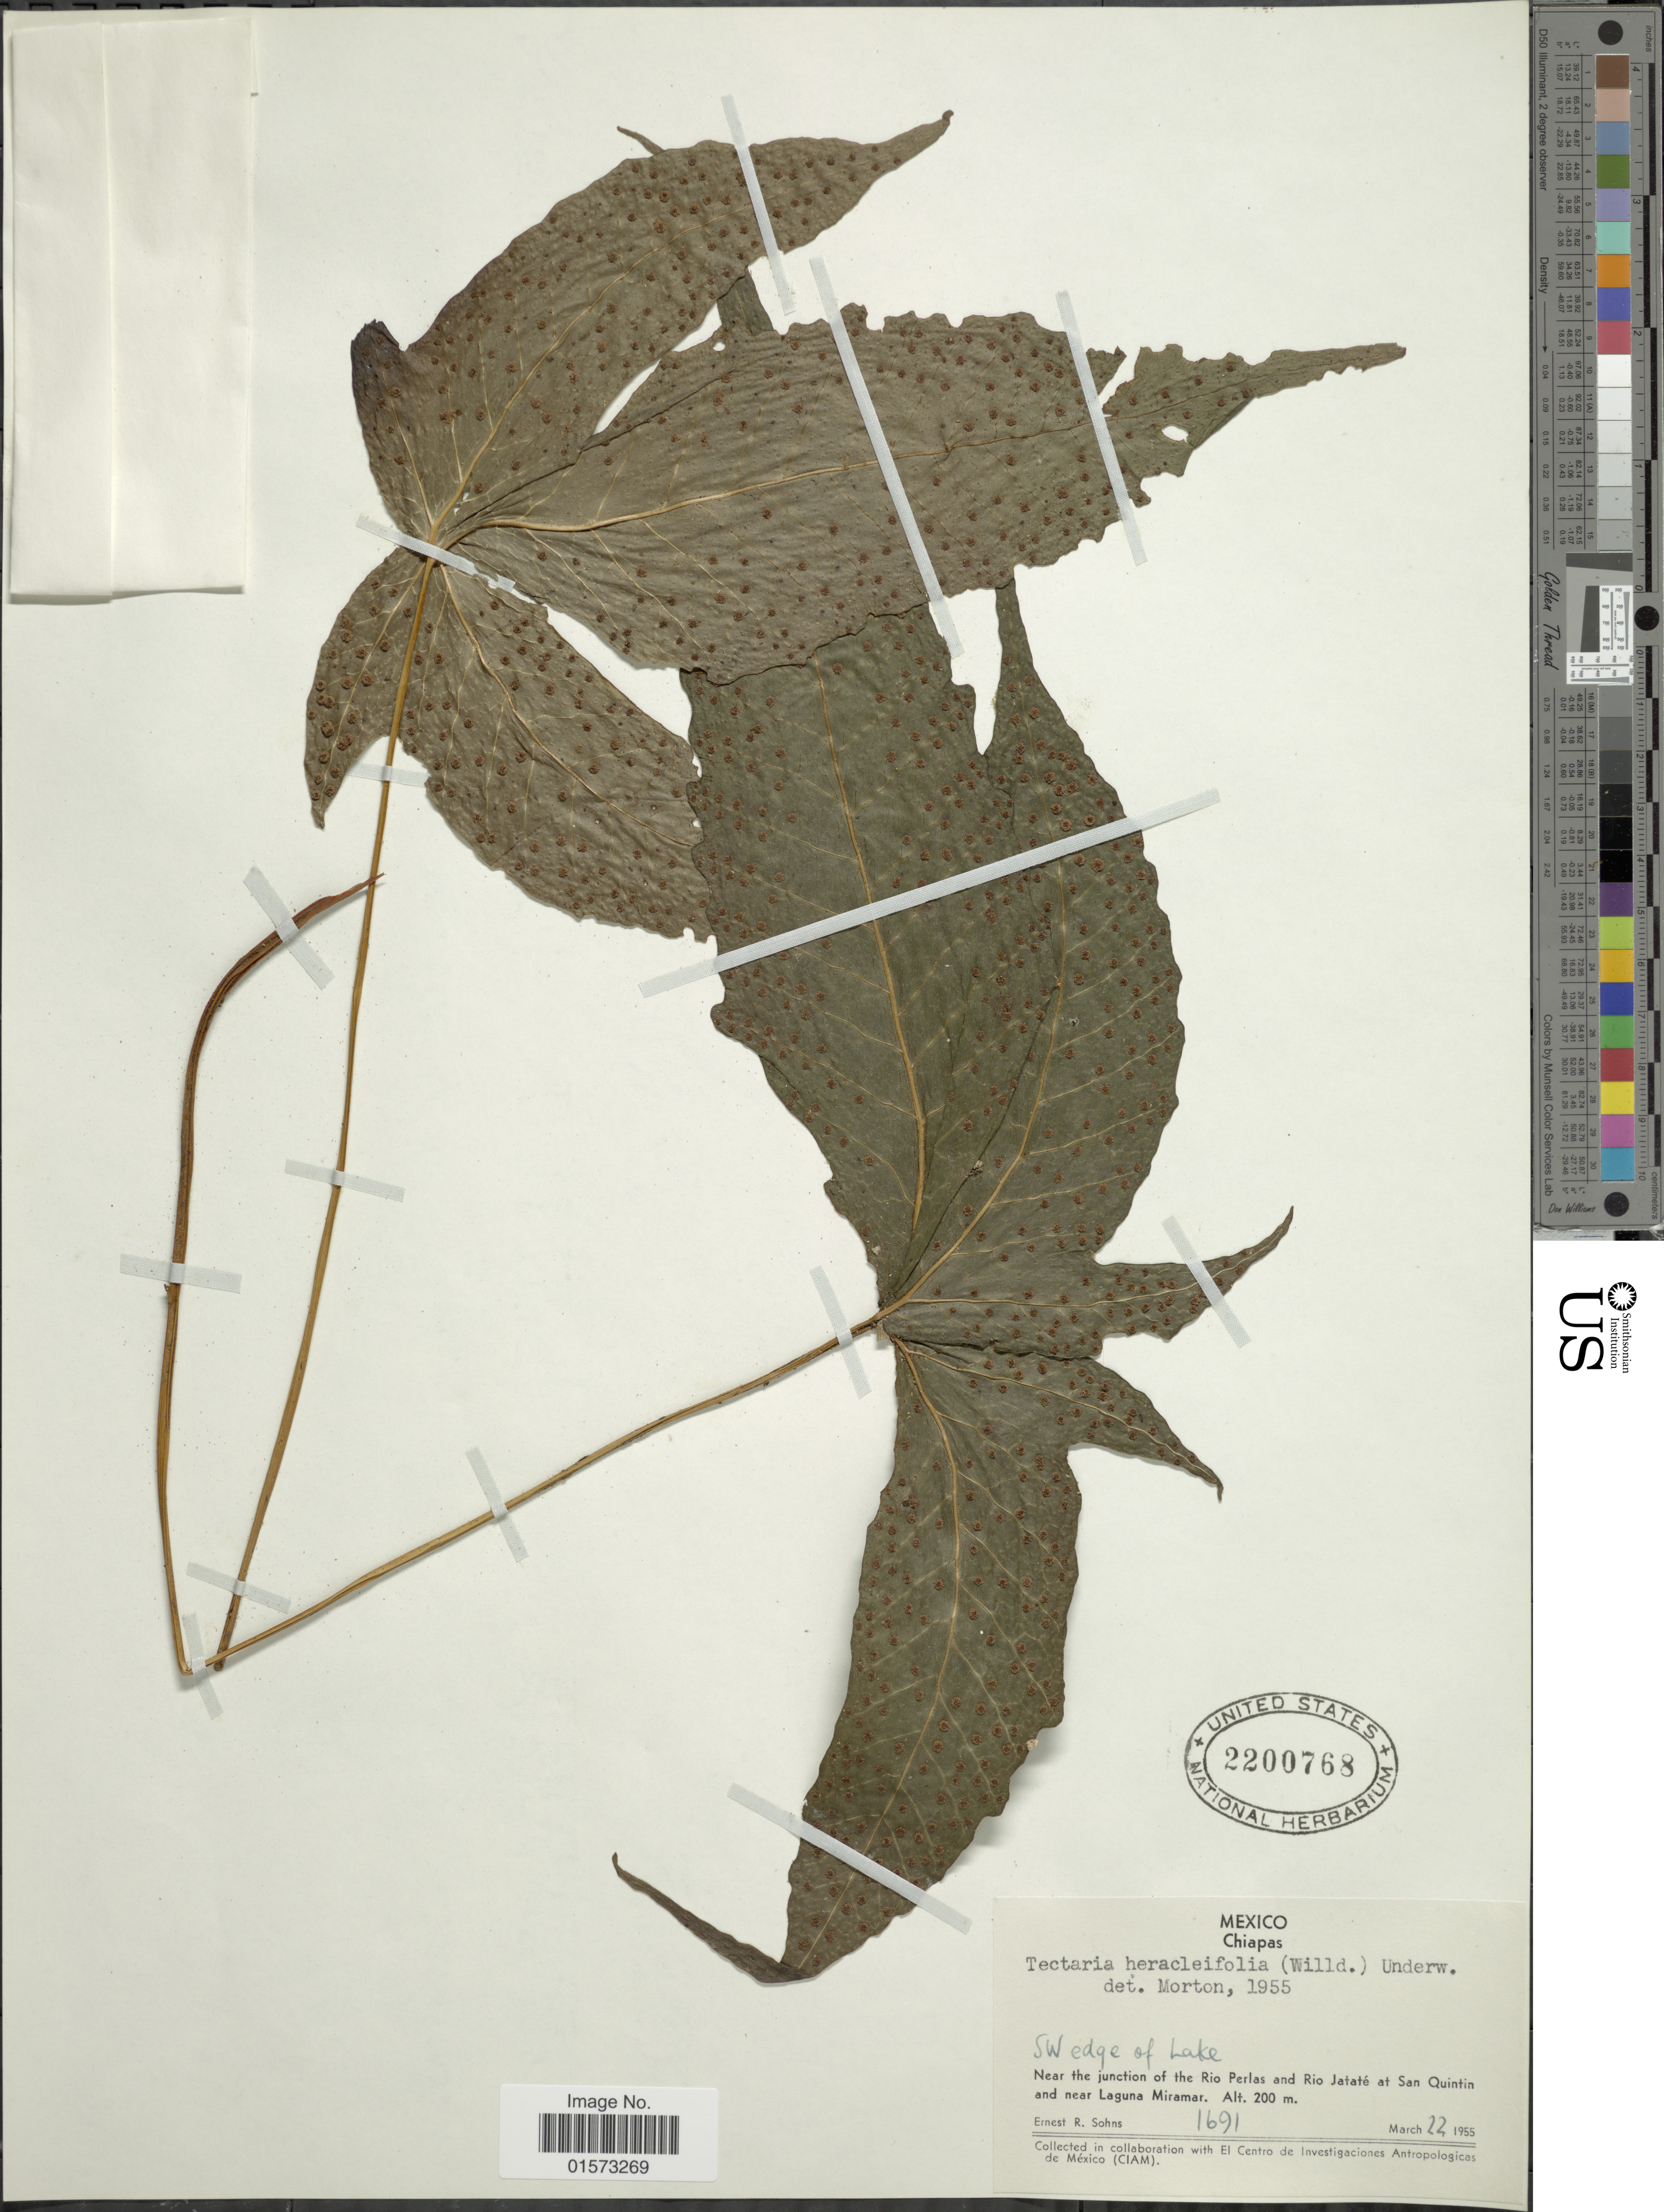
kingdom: Plantae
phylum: Tracheophyta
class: Polypodiopsida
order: Polypodiales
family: Tectariaceae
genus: Tectaria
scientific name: Tectaria heracleifolia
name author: (Willd.) Underw.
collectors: E. R. Sohns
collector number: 1691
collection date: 1955-03-22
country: Mexico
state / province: Chiapas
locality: Near the junction of the Rio Perlas and Rio Jatate at San Quuintin and near Laguna Miramar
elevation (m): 200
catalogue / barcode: US 2200768